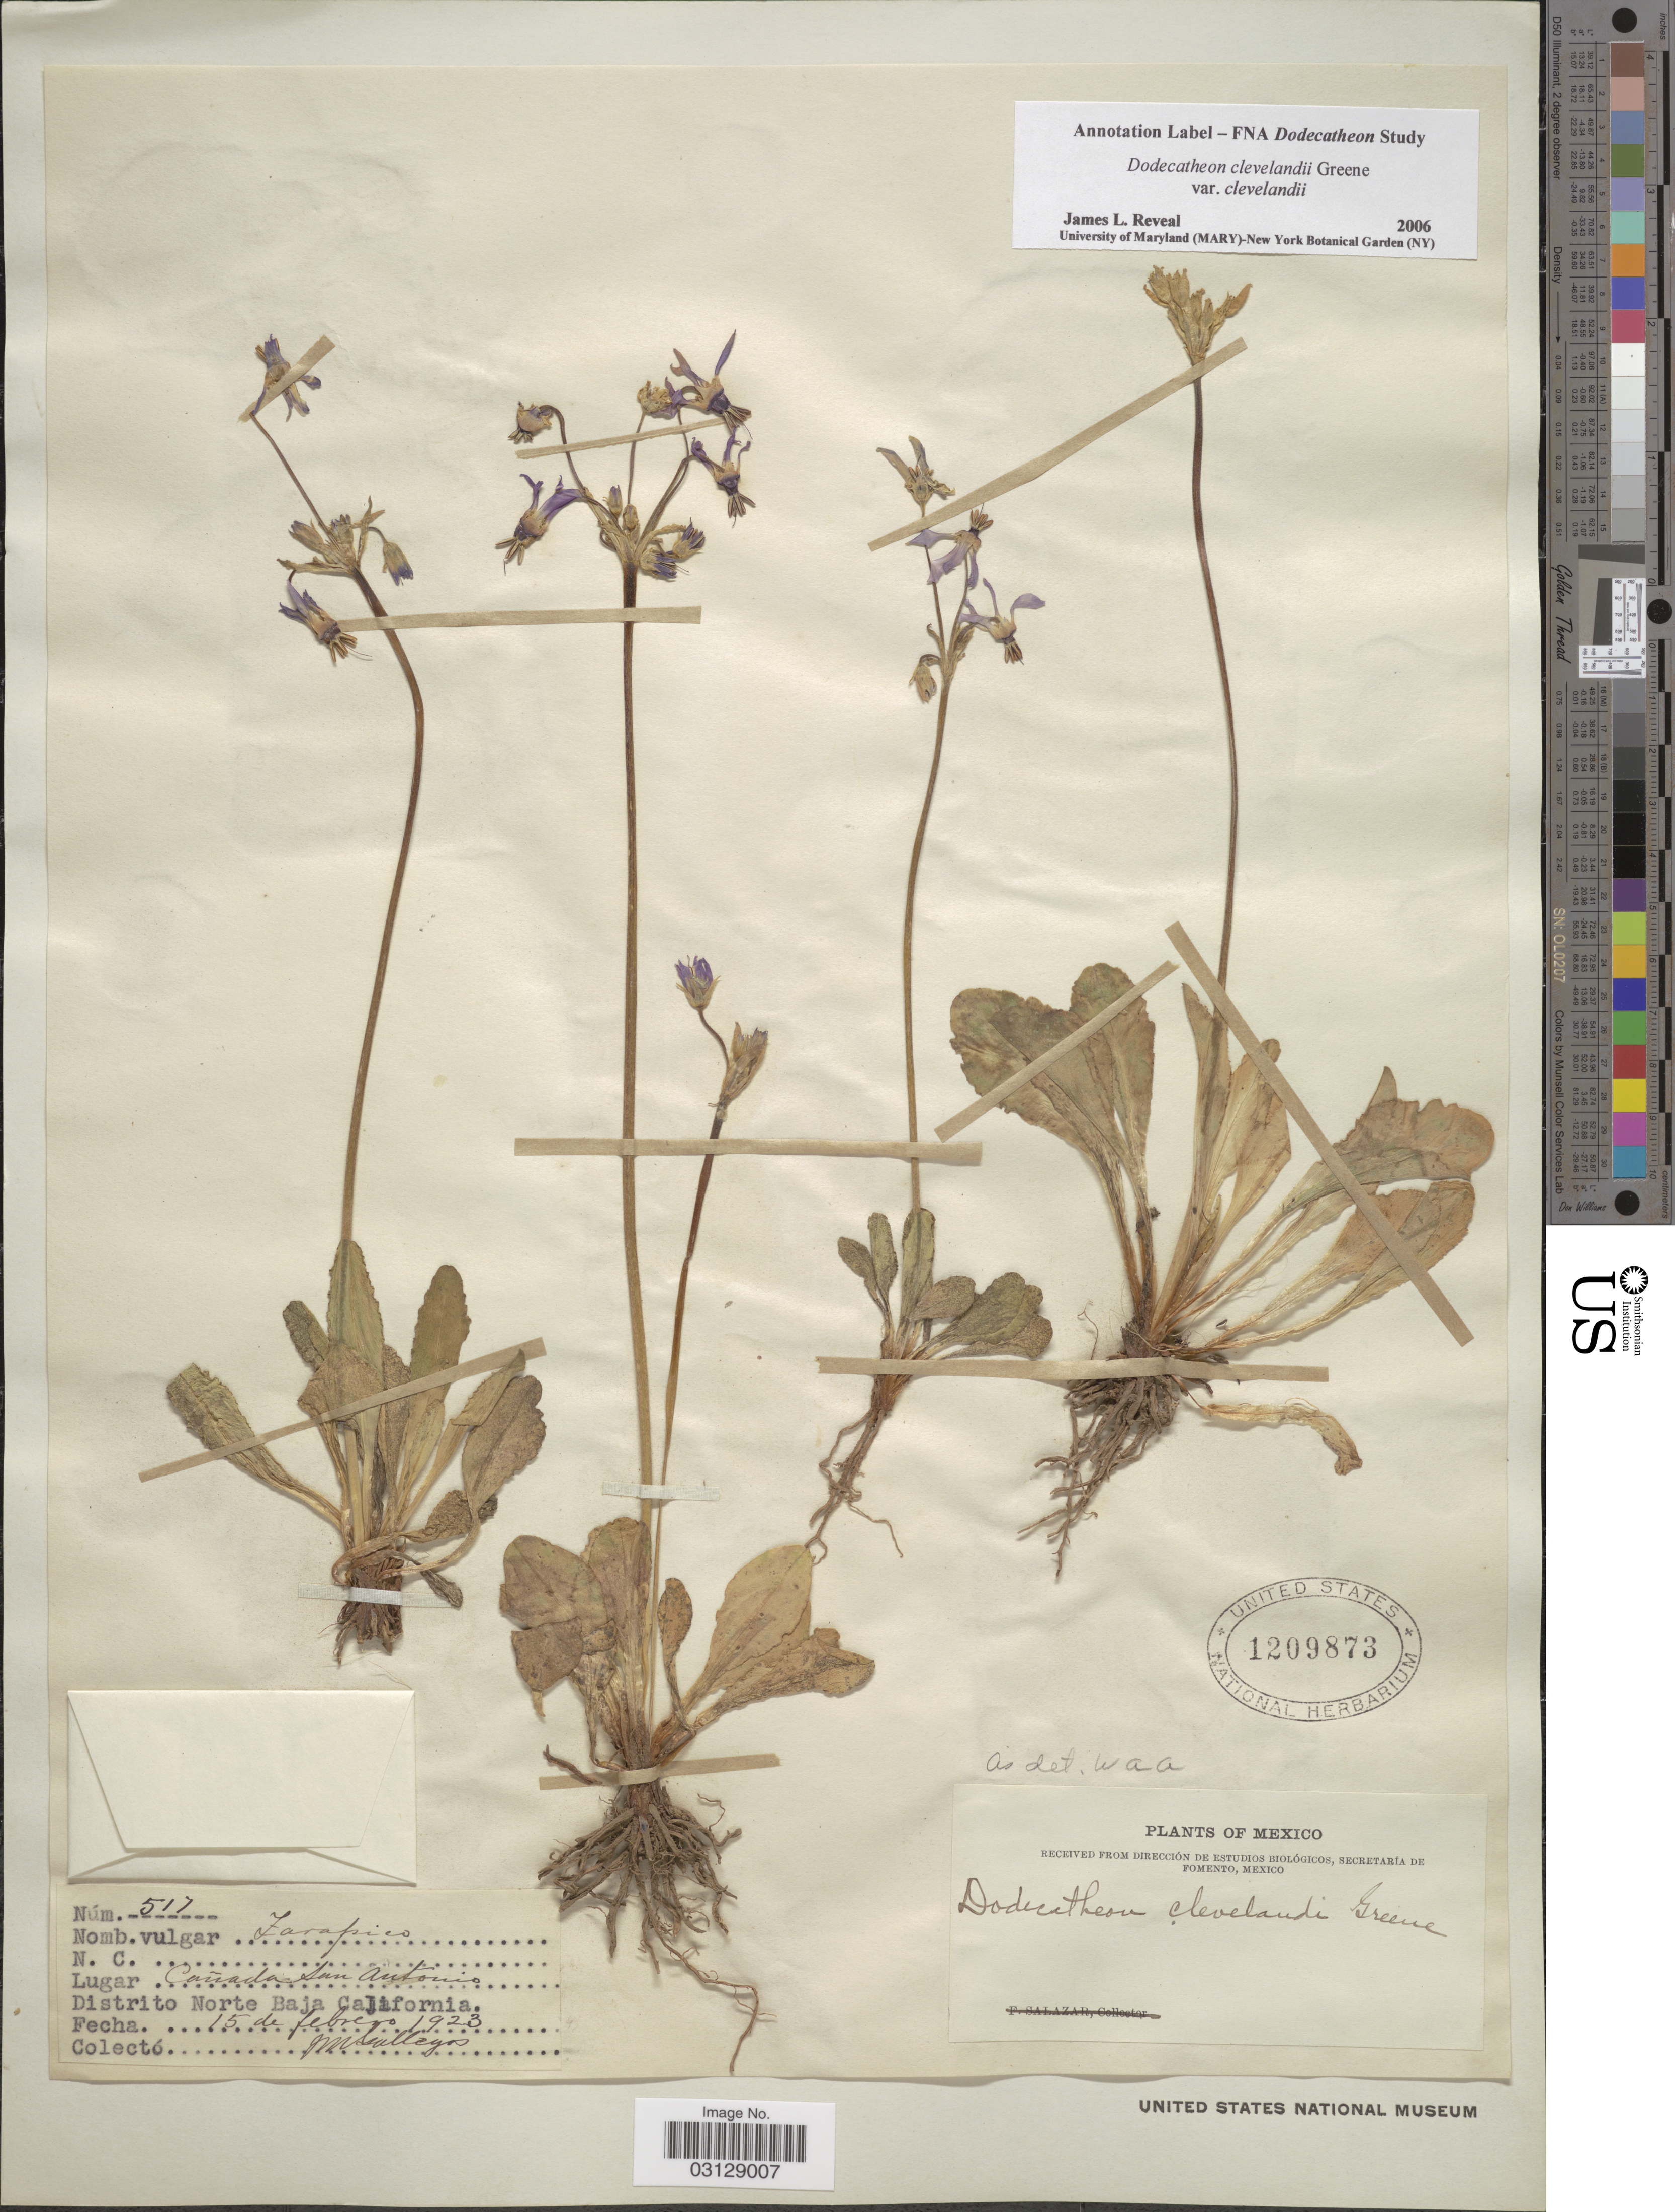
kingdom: Plantae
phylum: Tracheophyta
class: Magnoliopsida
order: Ericales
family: Primulaceae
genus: Dodecatheon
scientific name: Dodecatheon clevelandii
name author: Greene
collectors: J. Gallegos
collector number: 517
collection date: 1923-02-15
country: Mexico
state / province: Baja California Norte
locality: Cañada San Antonio. Distrito Norte Baja California.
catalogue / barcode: US 1209873